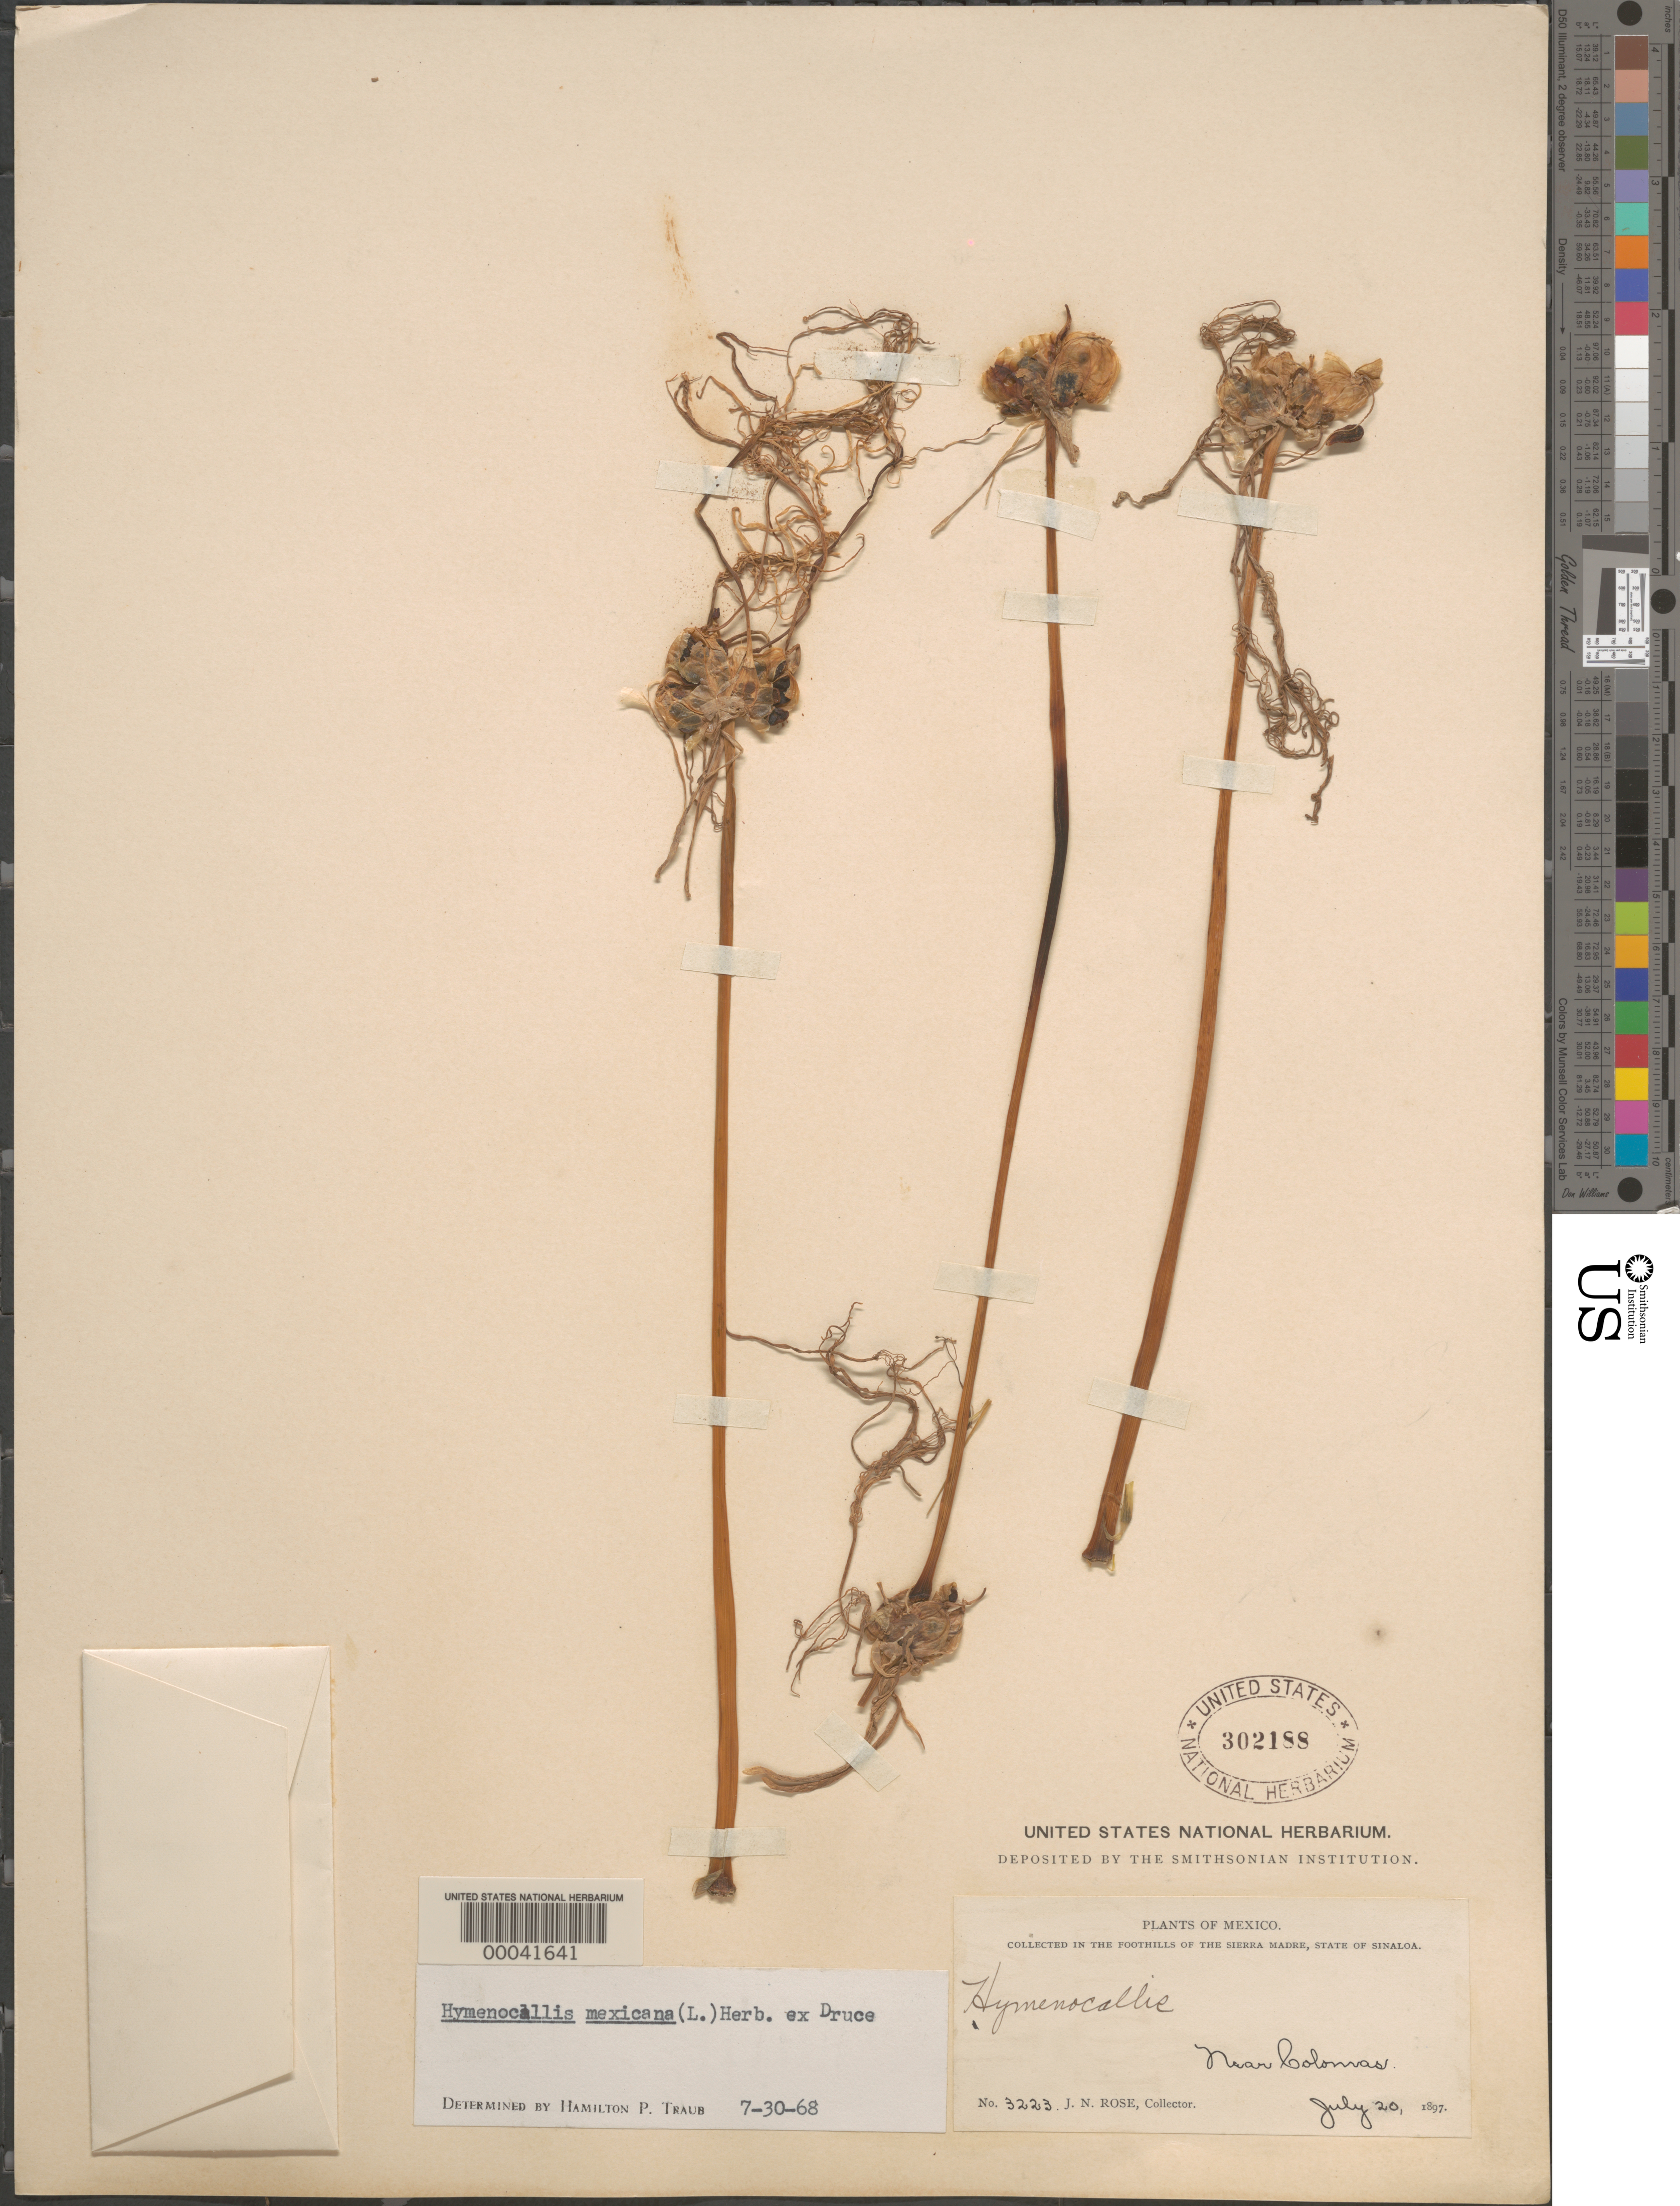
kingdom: Plantae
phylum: Tracheophyta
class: Liliopsida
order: Asparagales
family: Amaryllidaceae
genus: Hymenocallis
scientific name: Hymenocallis mexicana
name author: Herb.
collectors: J. N. Rose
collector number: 3223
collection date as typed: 20 Jul 1897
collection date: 1897-07-20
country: Mexico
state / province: Sinaloa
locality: Foothills of Sierra Madre, near colomas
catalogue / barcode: US 302188